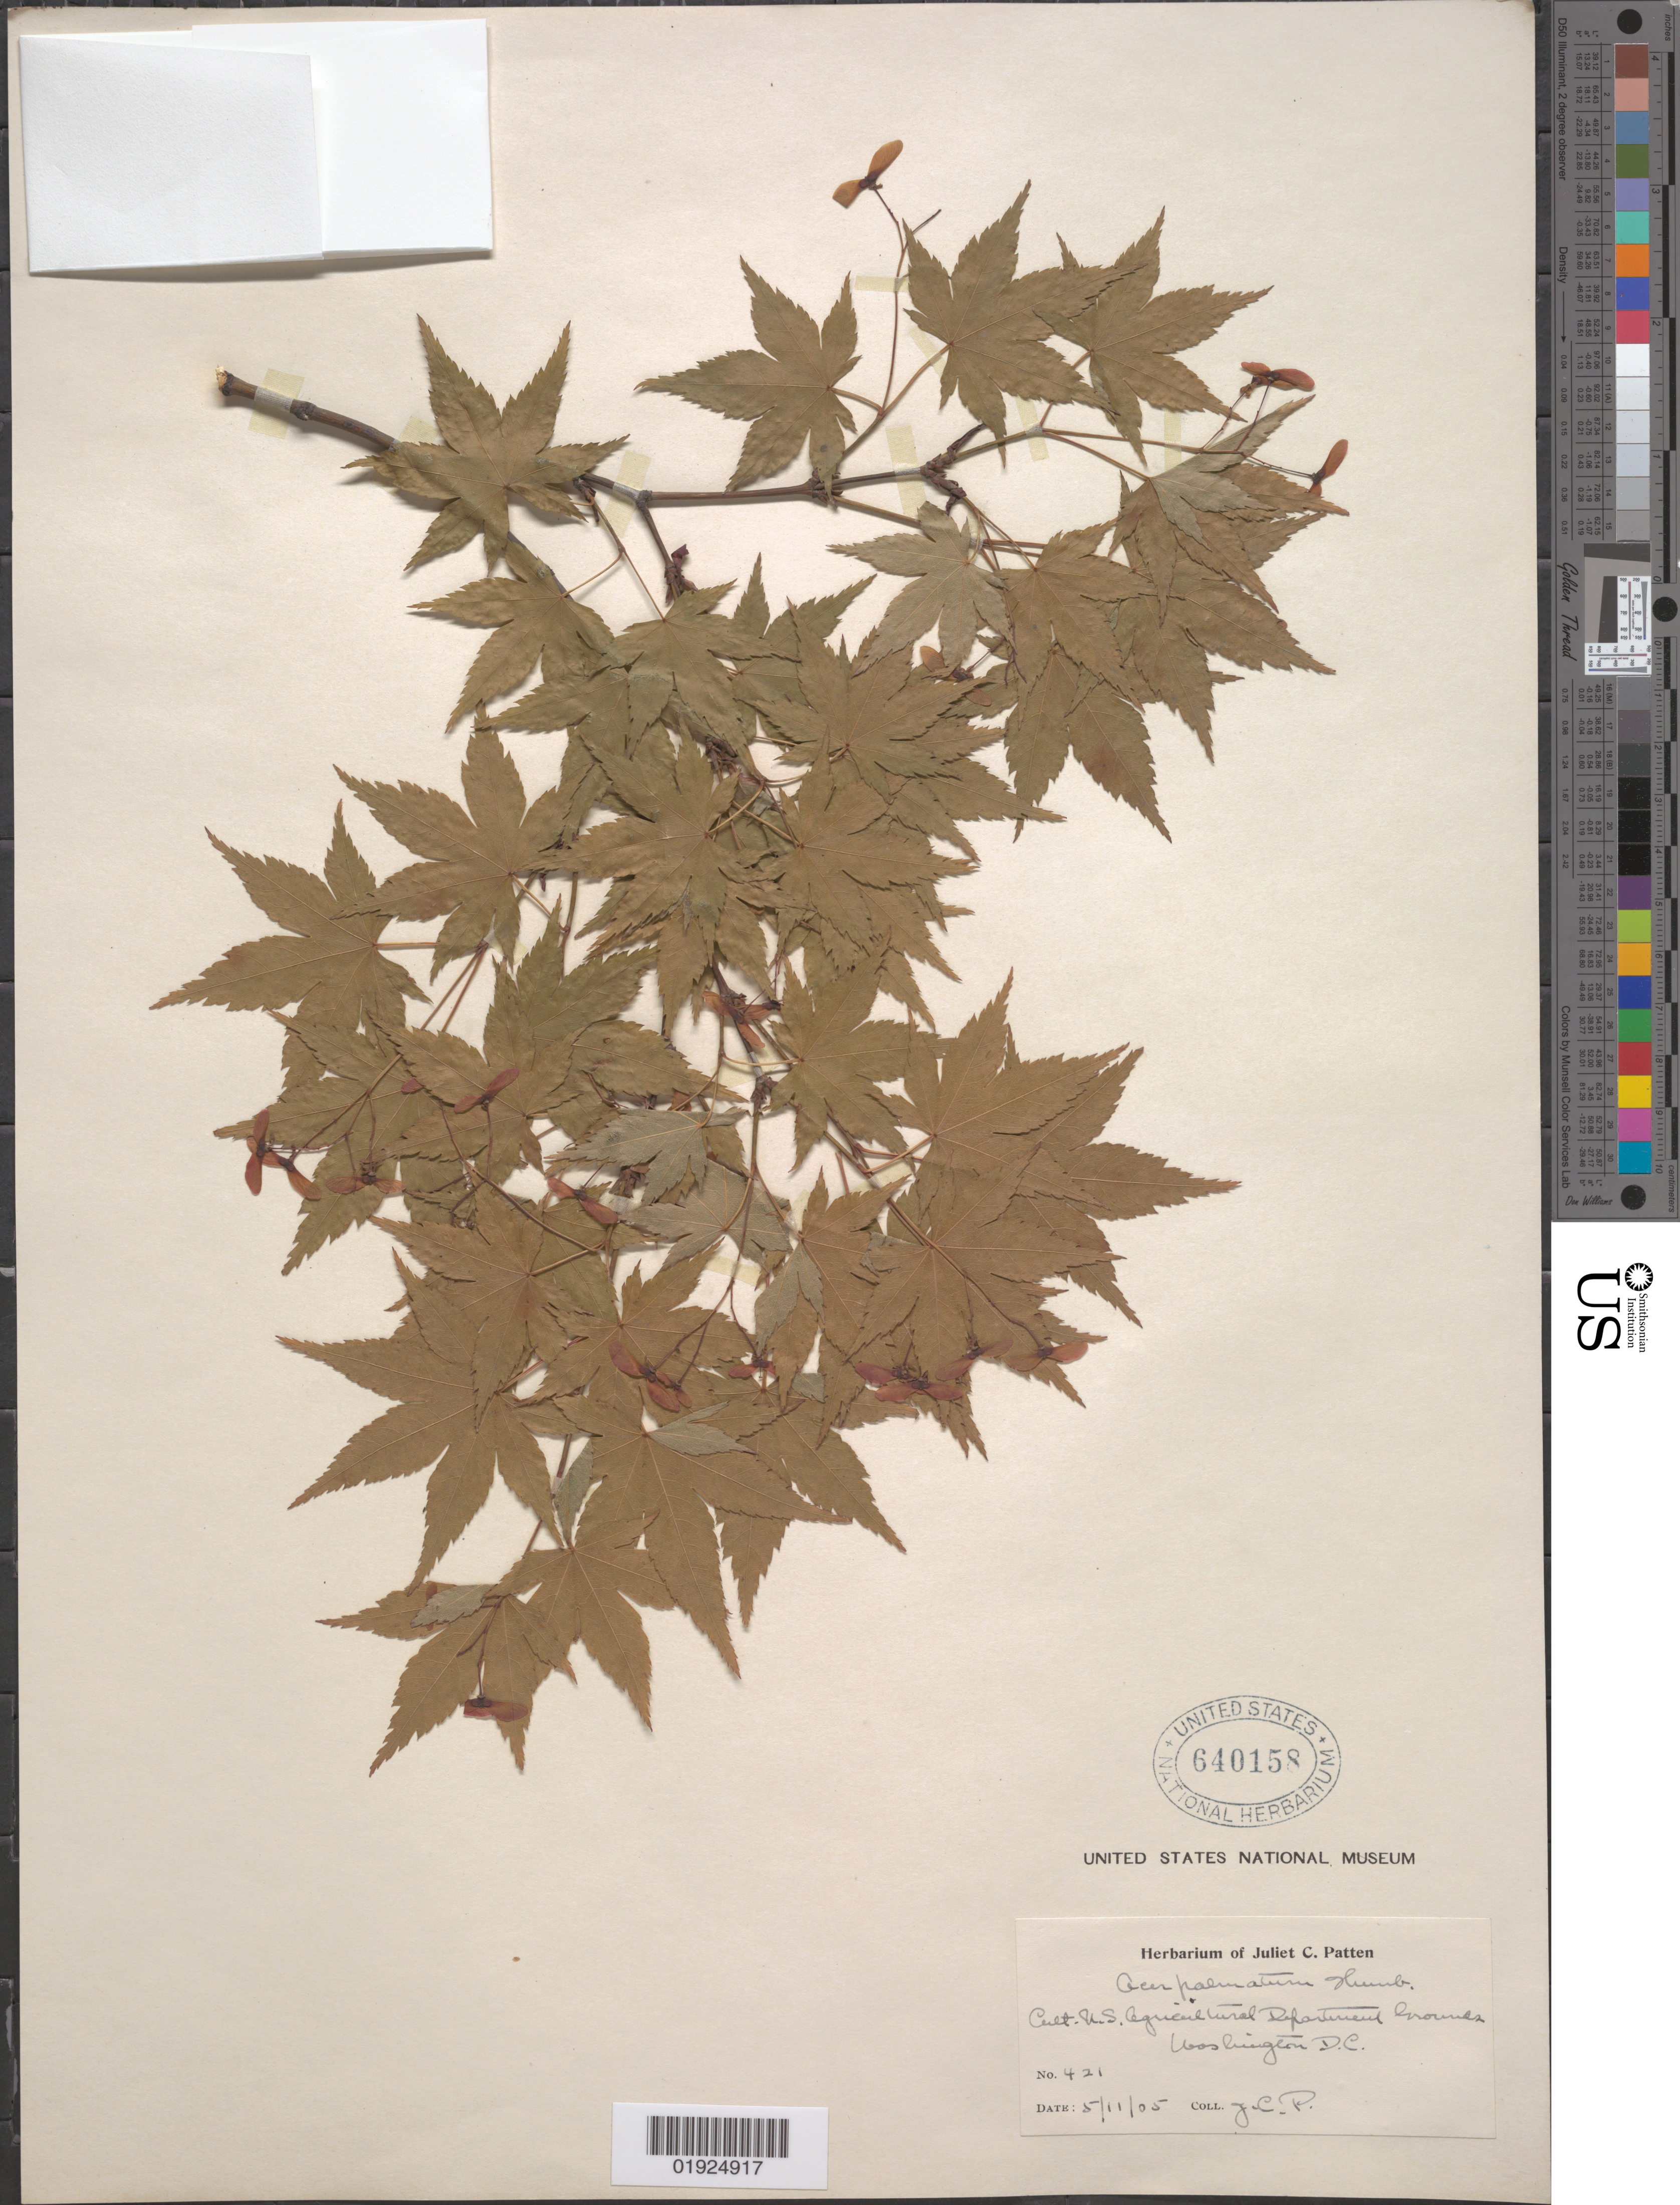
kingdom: Plantae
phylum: Tracheophyta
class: Magnoliopsida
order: Sapindales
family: Sapindaceae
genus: Acer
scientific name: Acer palmatum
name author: Thunb.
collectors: J. Patten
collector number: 421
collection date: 1905-05-11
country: United States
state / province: District of Columbia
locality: U.S. Agricultural Department Grounds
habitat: Agricultural grounds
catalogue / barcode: US 640158